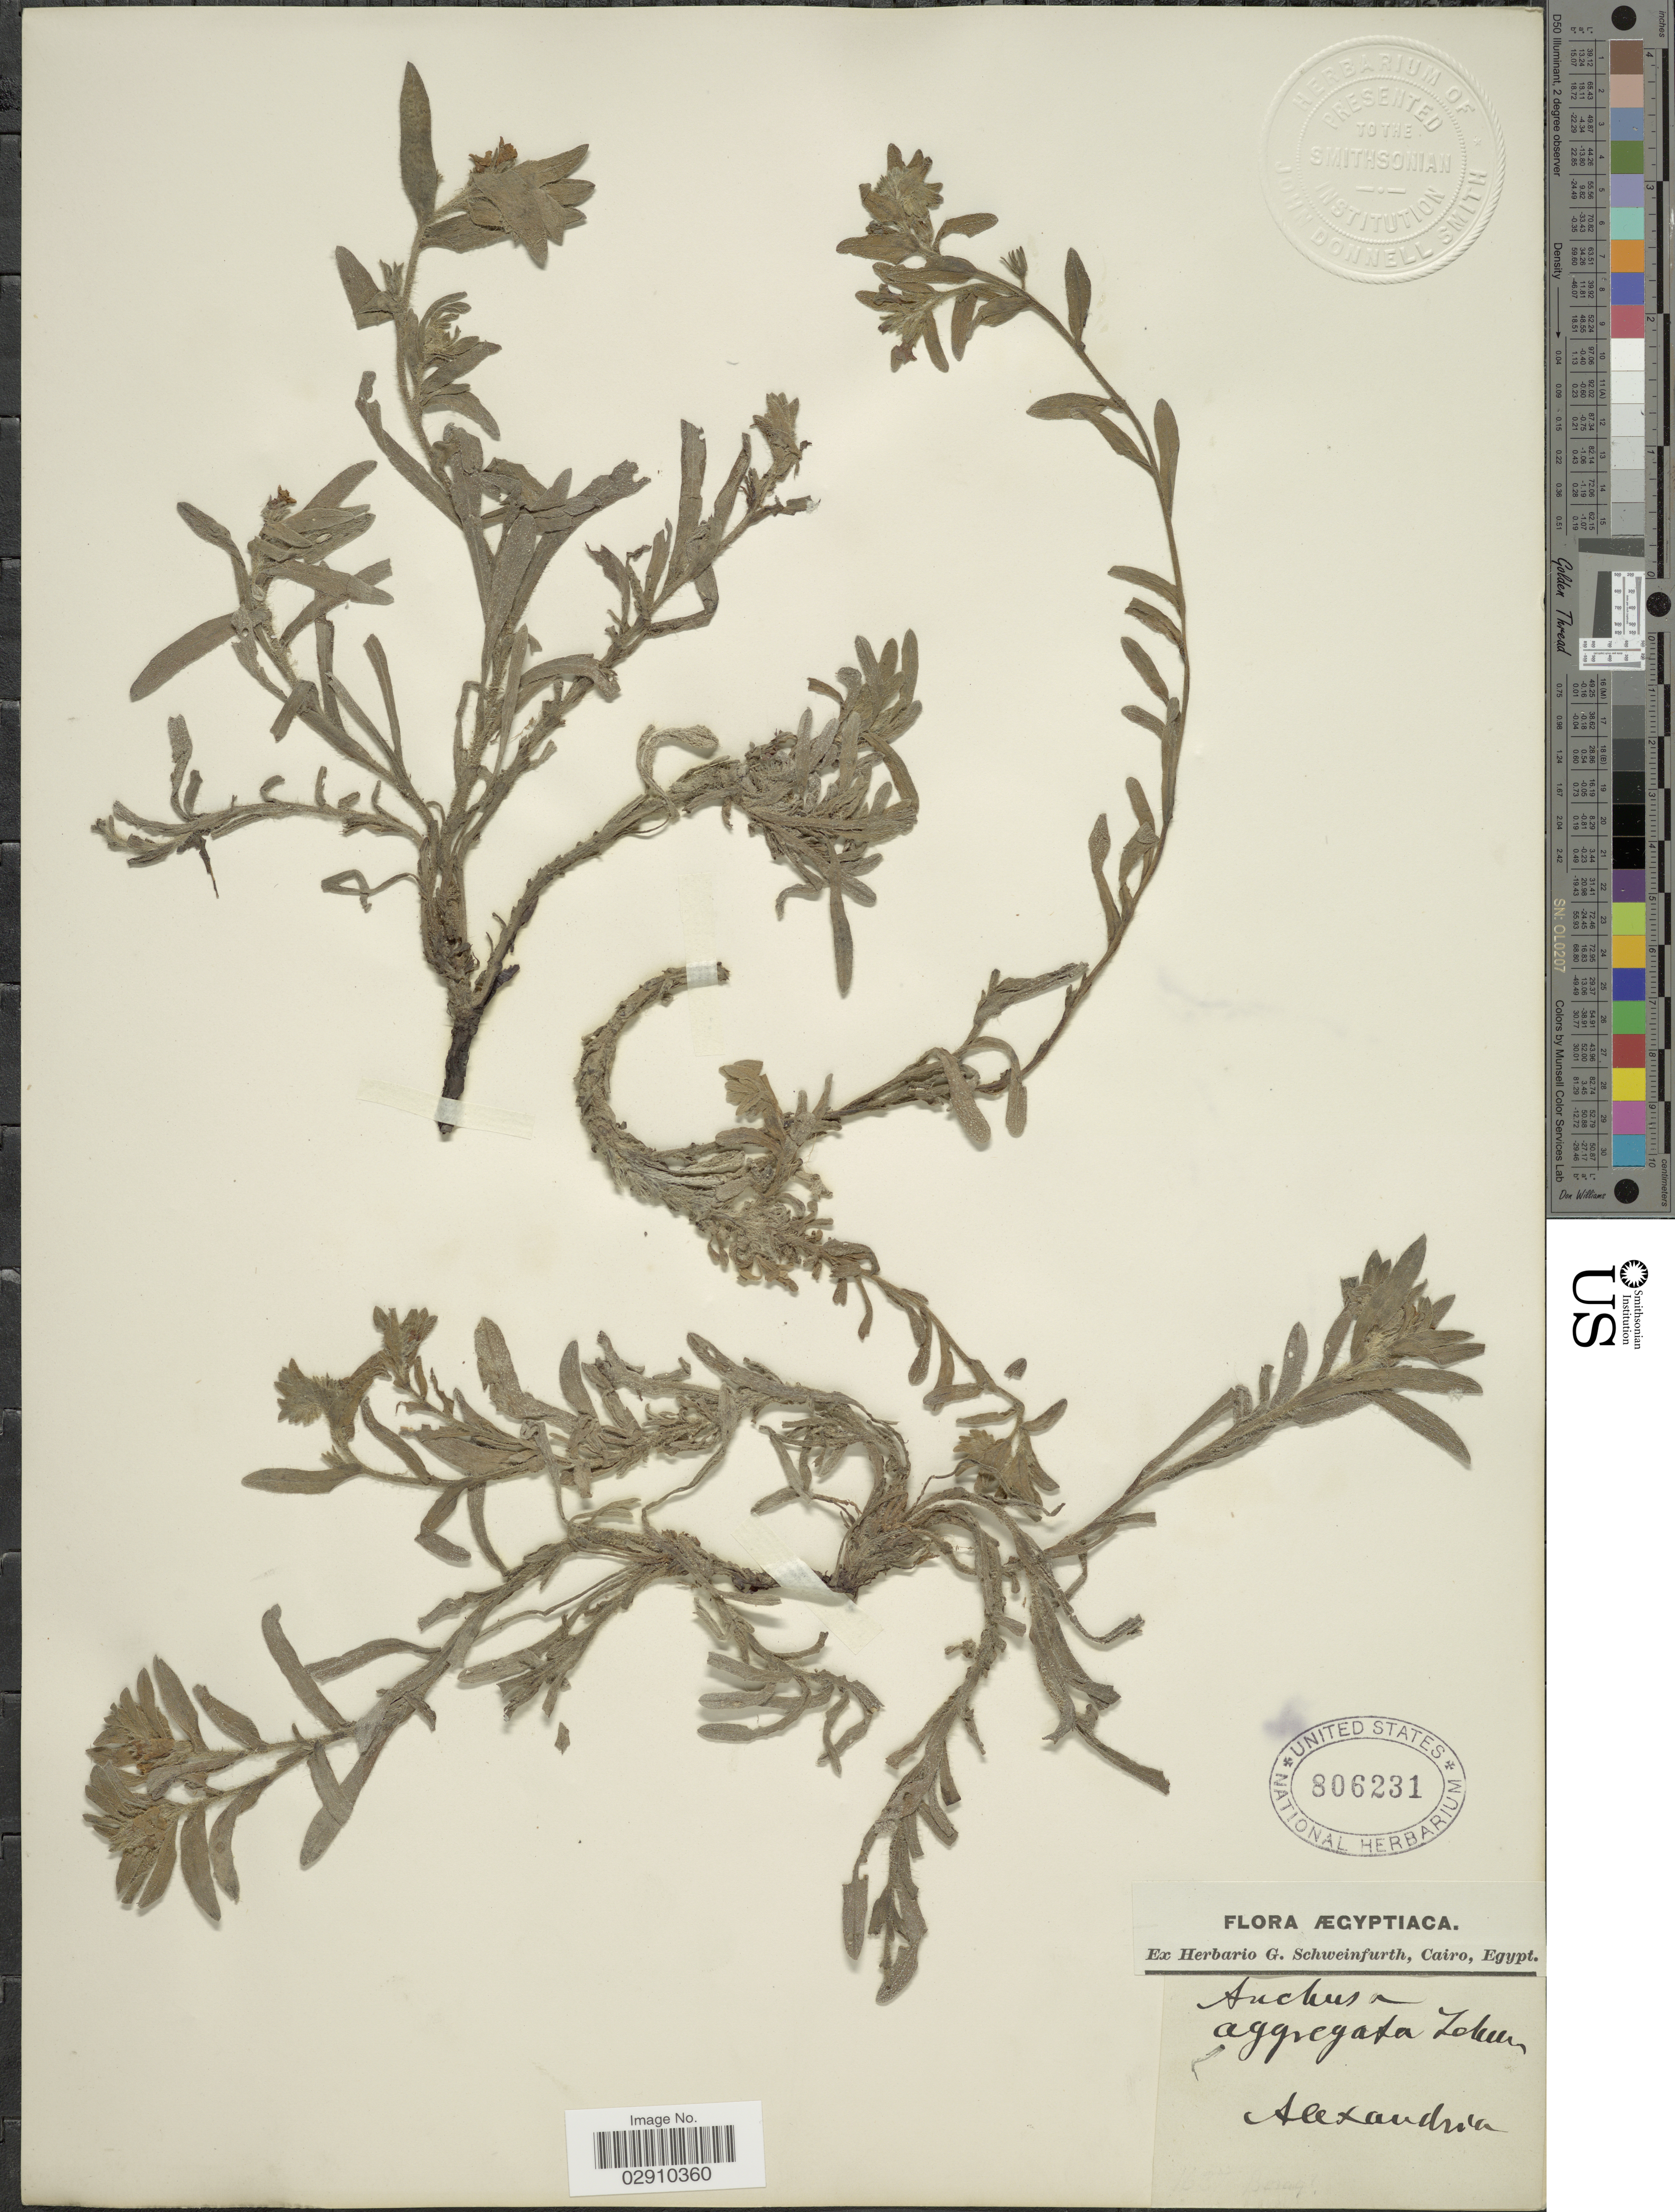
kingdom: Plantae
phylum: Tracheophyta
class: Magnoliopsida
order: Boraginales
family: Boraginaceae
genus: Anchusa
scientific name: Anchusa aggregata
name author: Lehm.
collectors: ex herb. G. Schweinfurth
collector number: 1637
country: Egypt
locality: Alexandria.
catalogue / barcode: US 806231